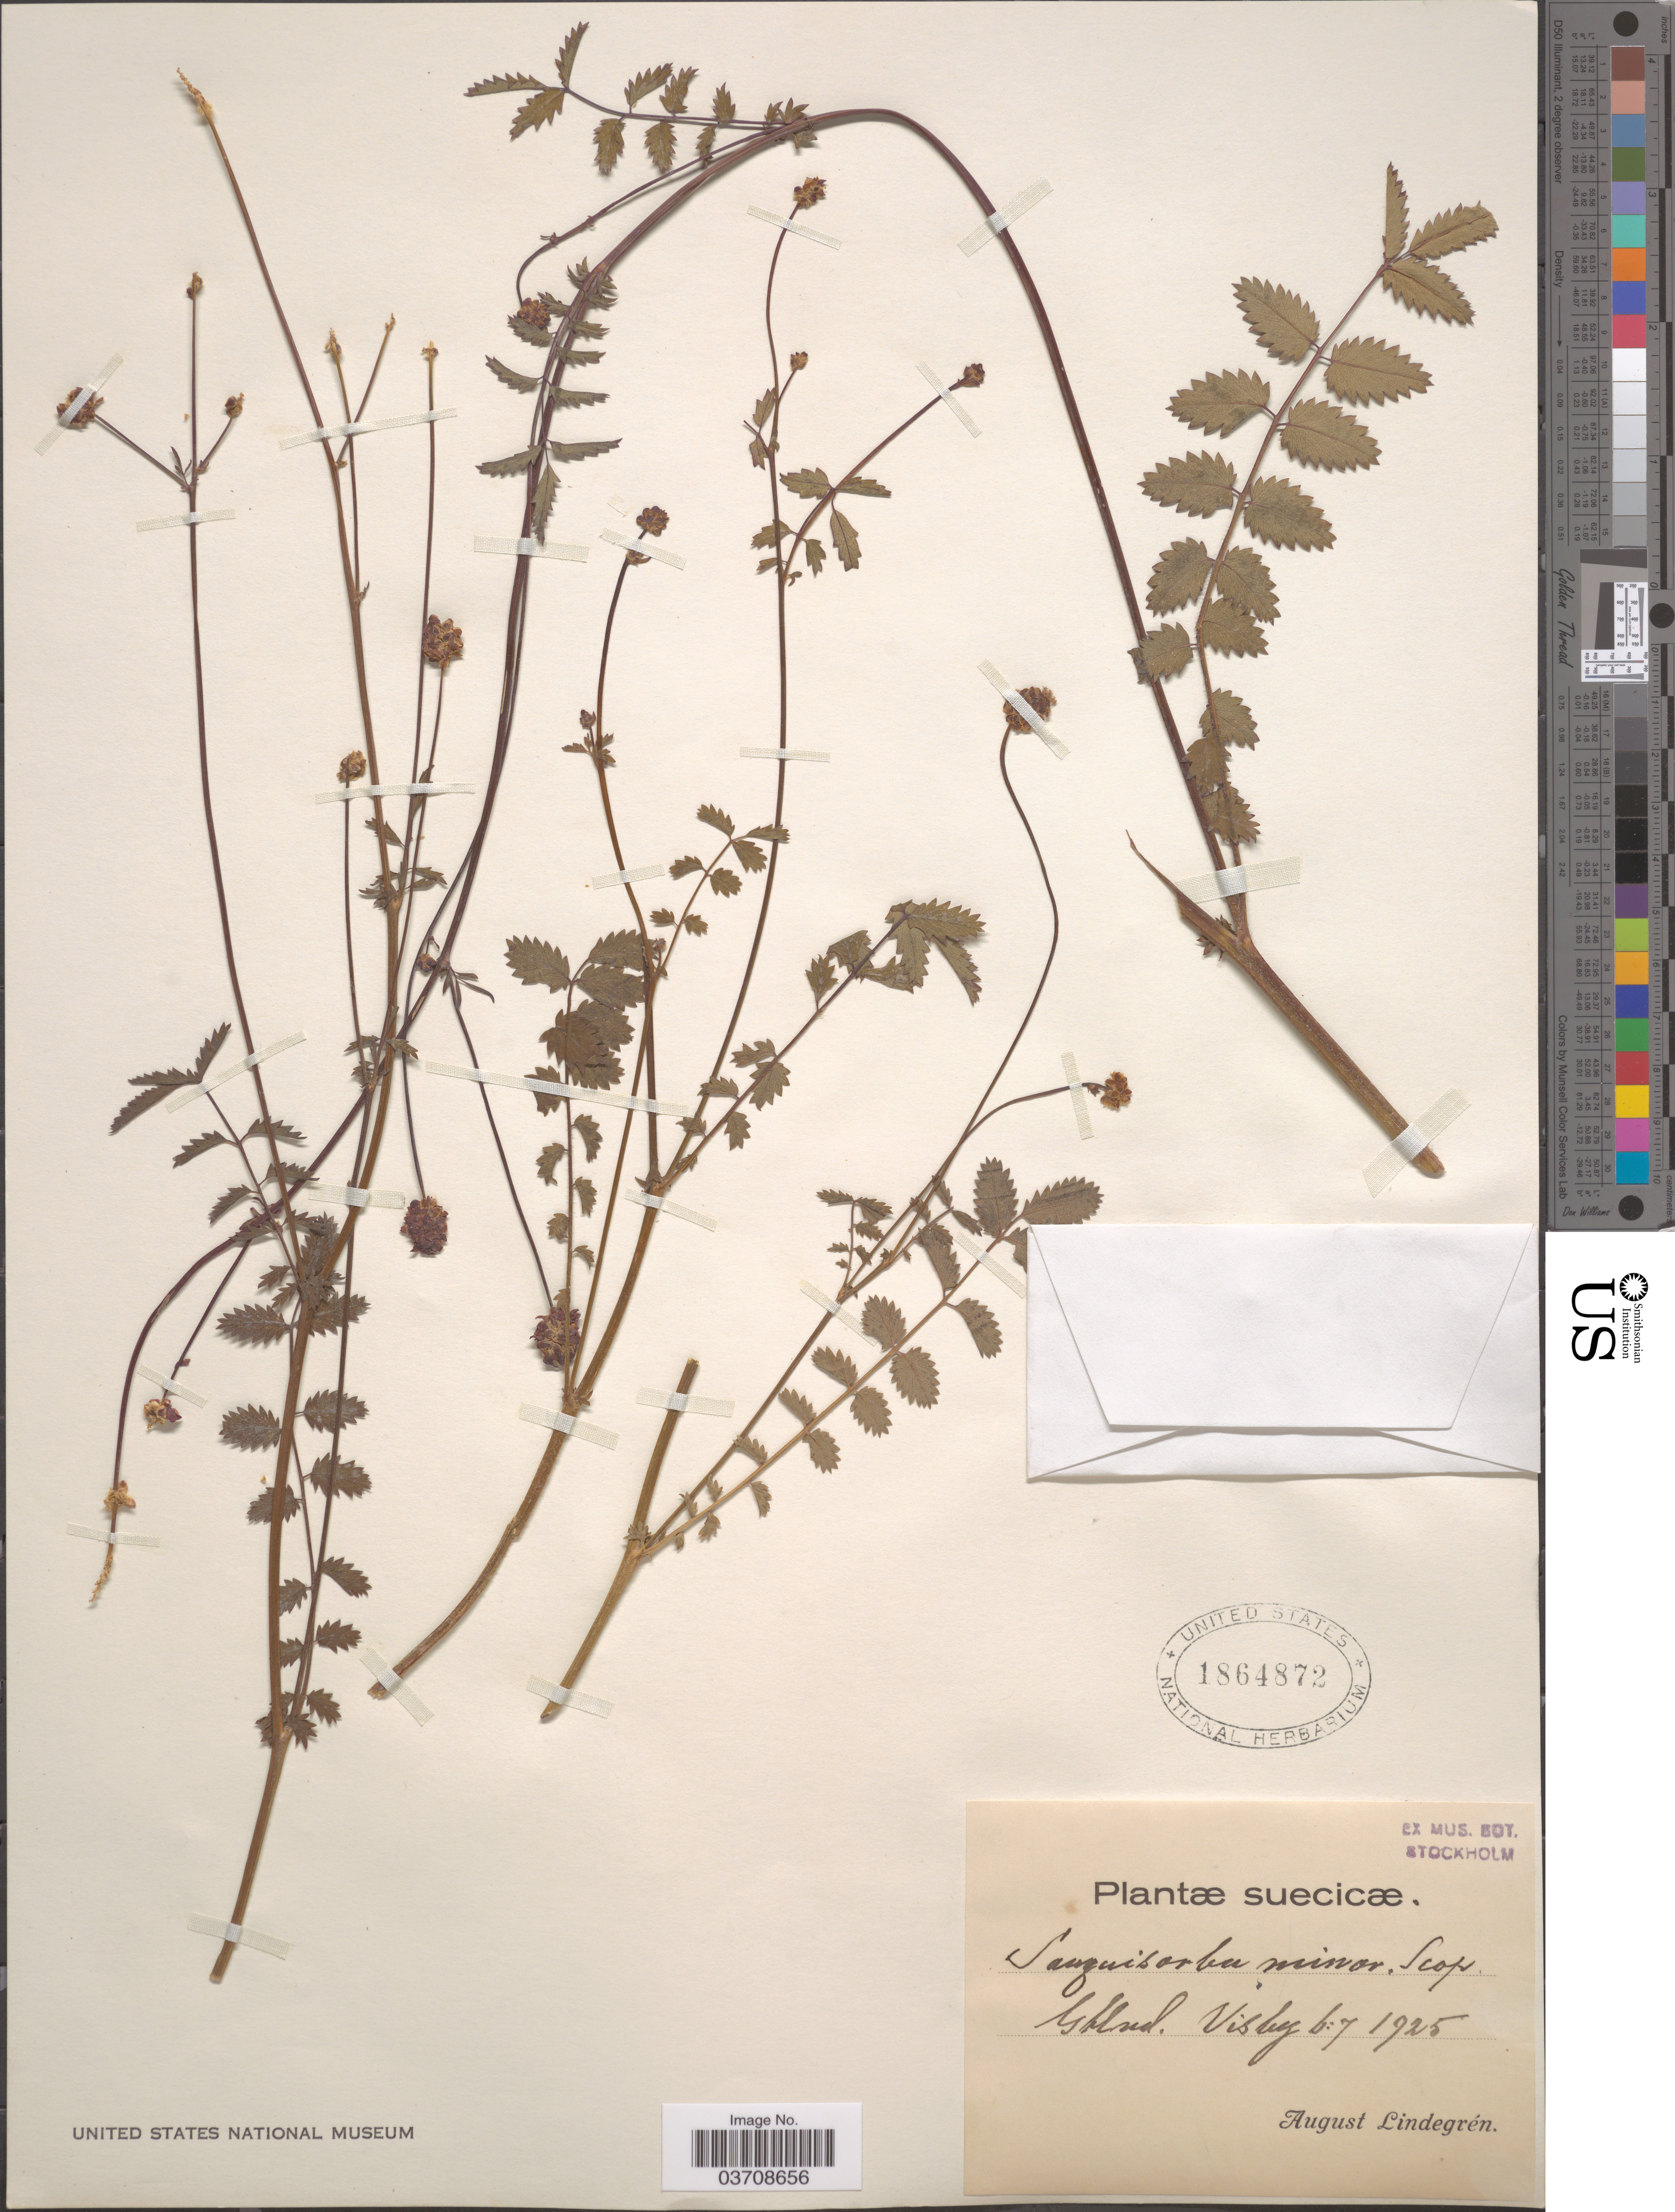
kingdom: Plantae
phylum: Tracheophyta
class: Magnoliopsida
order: Rosales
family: Rosaceae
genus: Sanguisorba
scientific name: Sanguisorba minor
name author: Scop.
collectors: A. Lindegrén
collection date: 1925-07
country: Sweden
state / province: Gotland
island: Gotland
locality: Suecicæ. Gtlnd. Visby.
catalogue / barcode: US 1864872